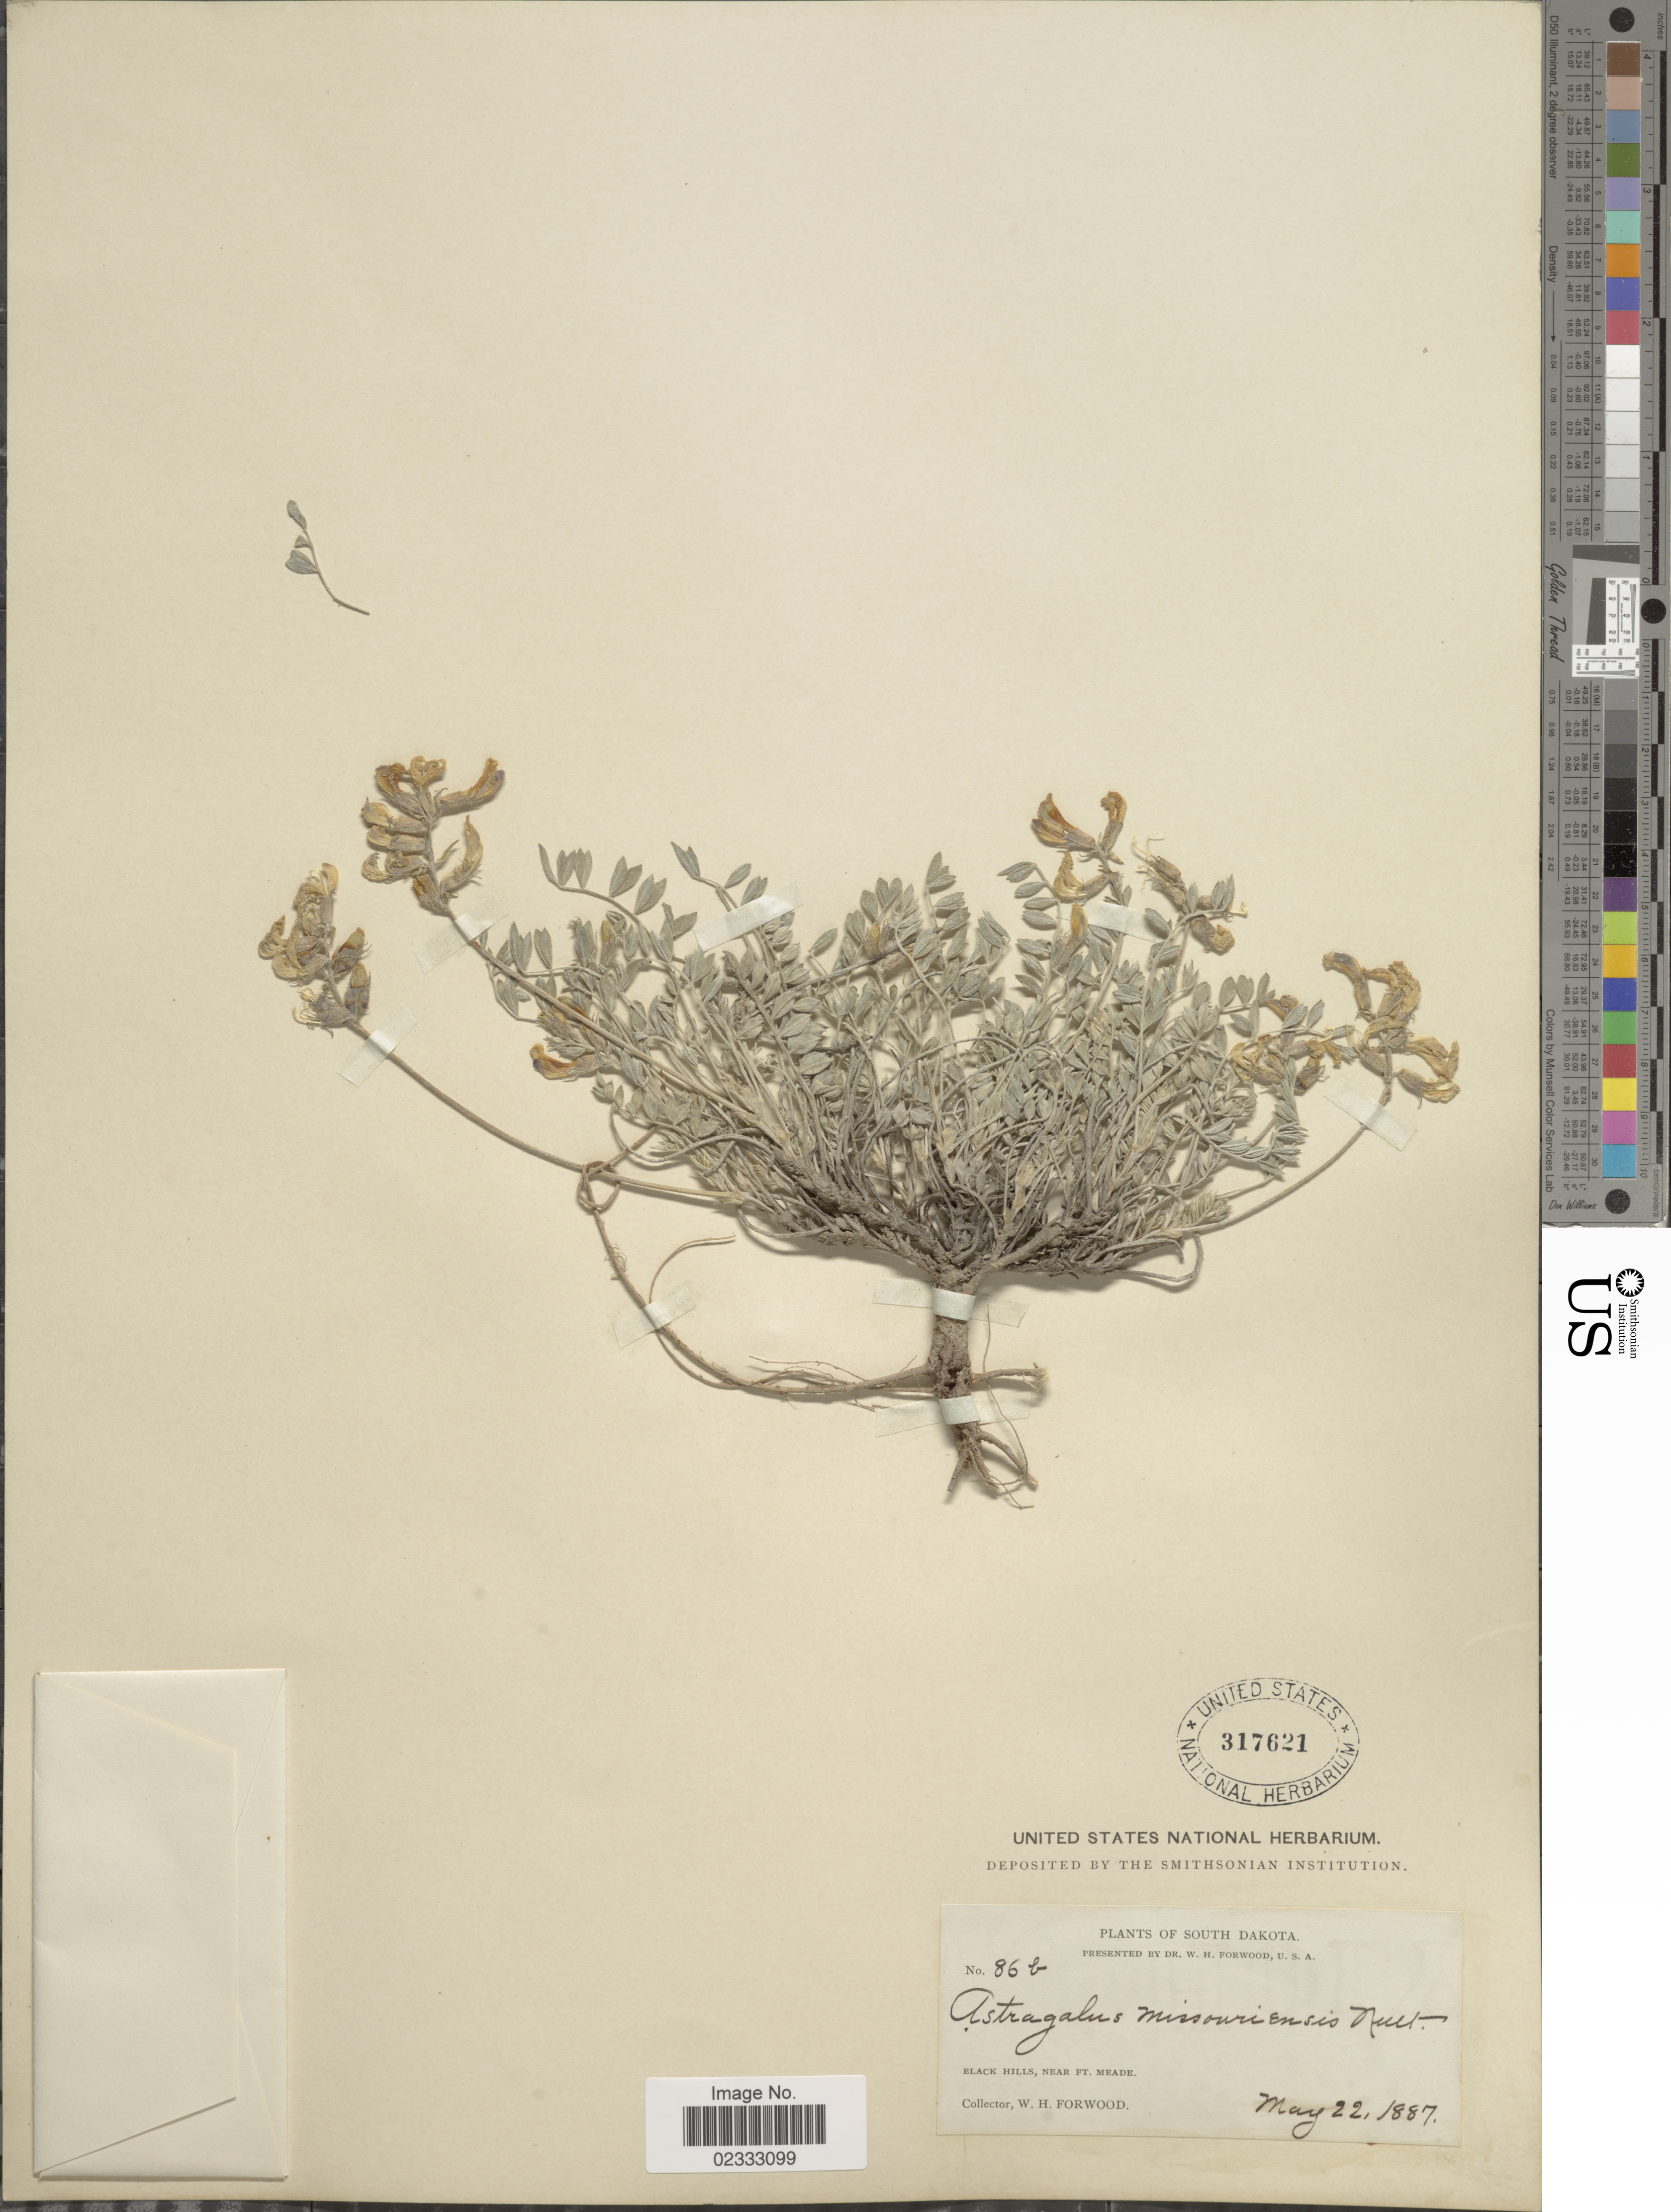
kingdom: Plantae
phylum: Tracheophyta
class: Magnoliopsida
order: Fabales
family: Fabaceae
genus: Astragalus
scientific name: Astragalus missouriensis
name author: Nutt.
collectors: W. Forwood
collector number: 86b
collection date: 1887-05-22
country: United States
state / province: South Dakota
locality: South Dakota, Black Hills, near Ft. Meade.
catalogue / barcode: US 317621